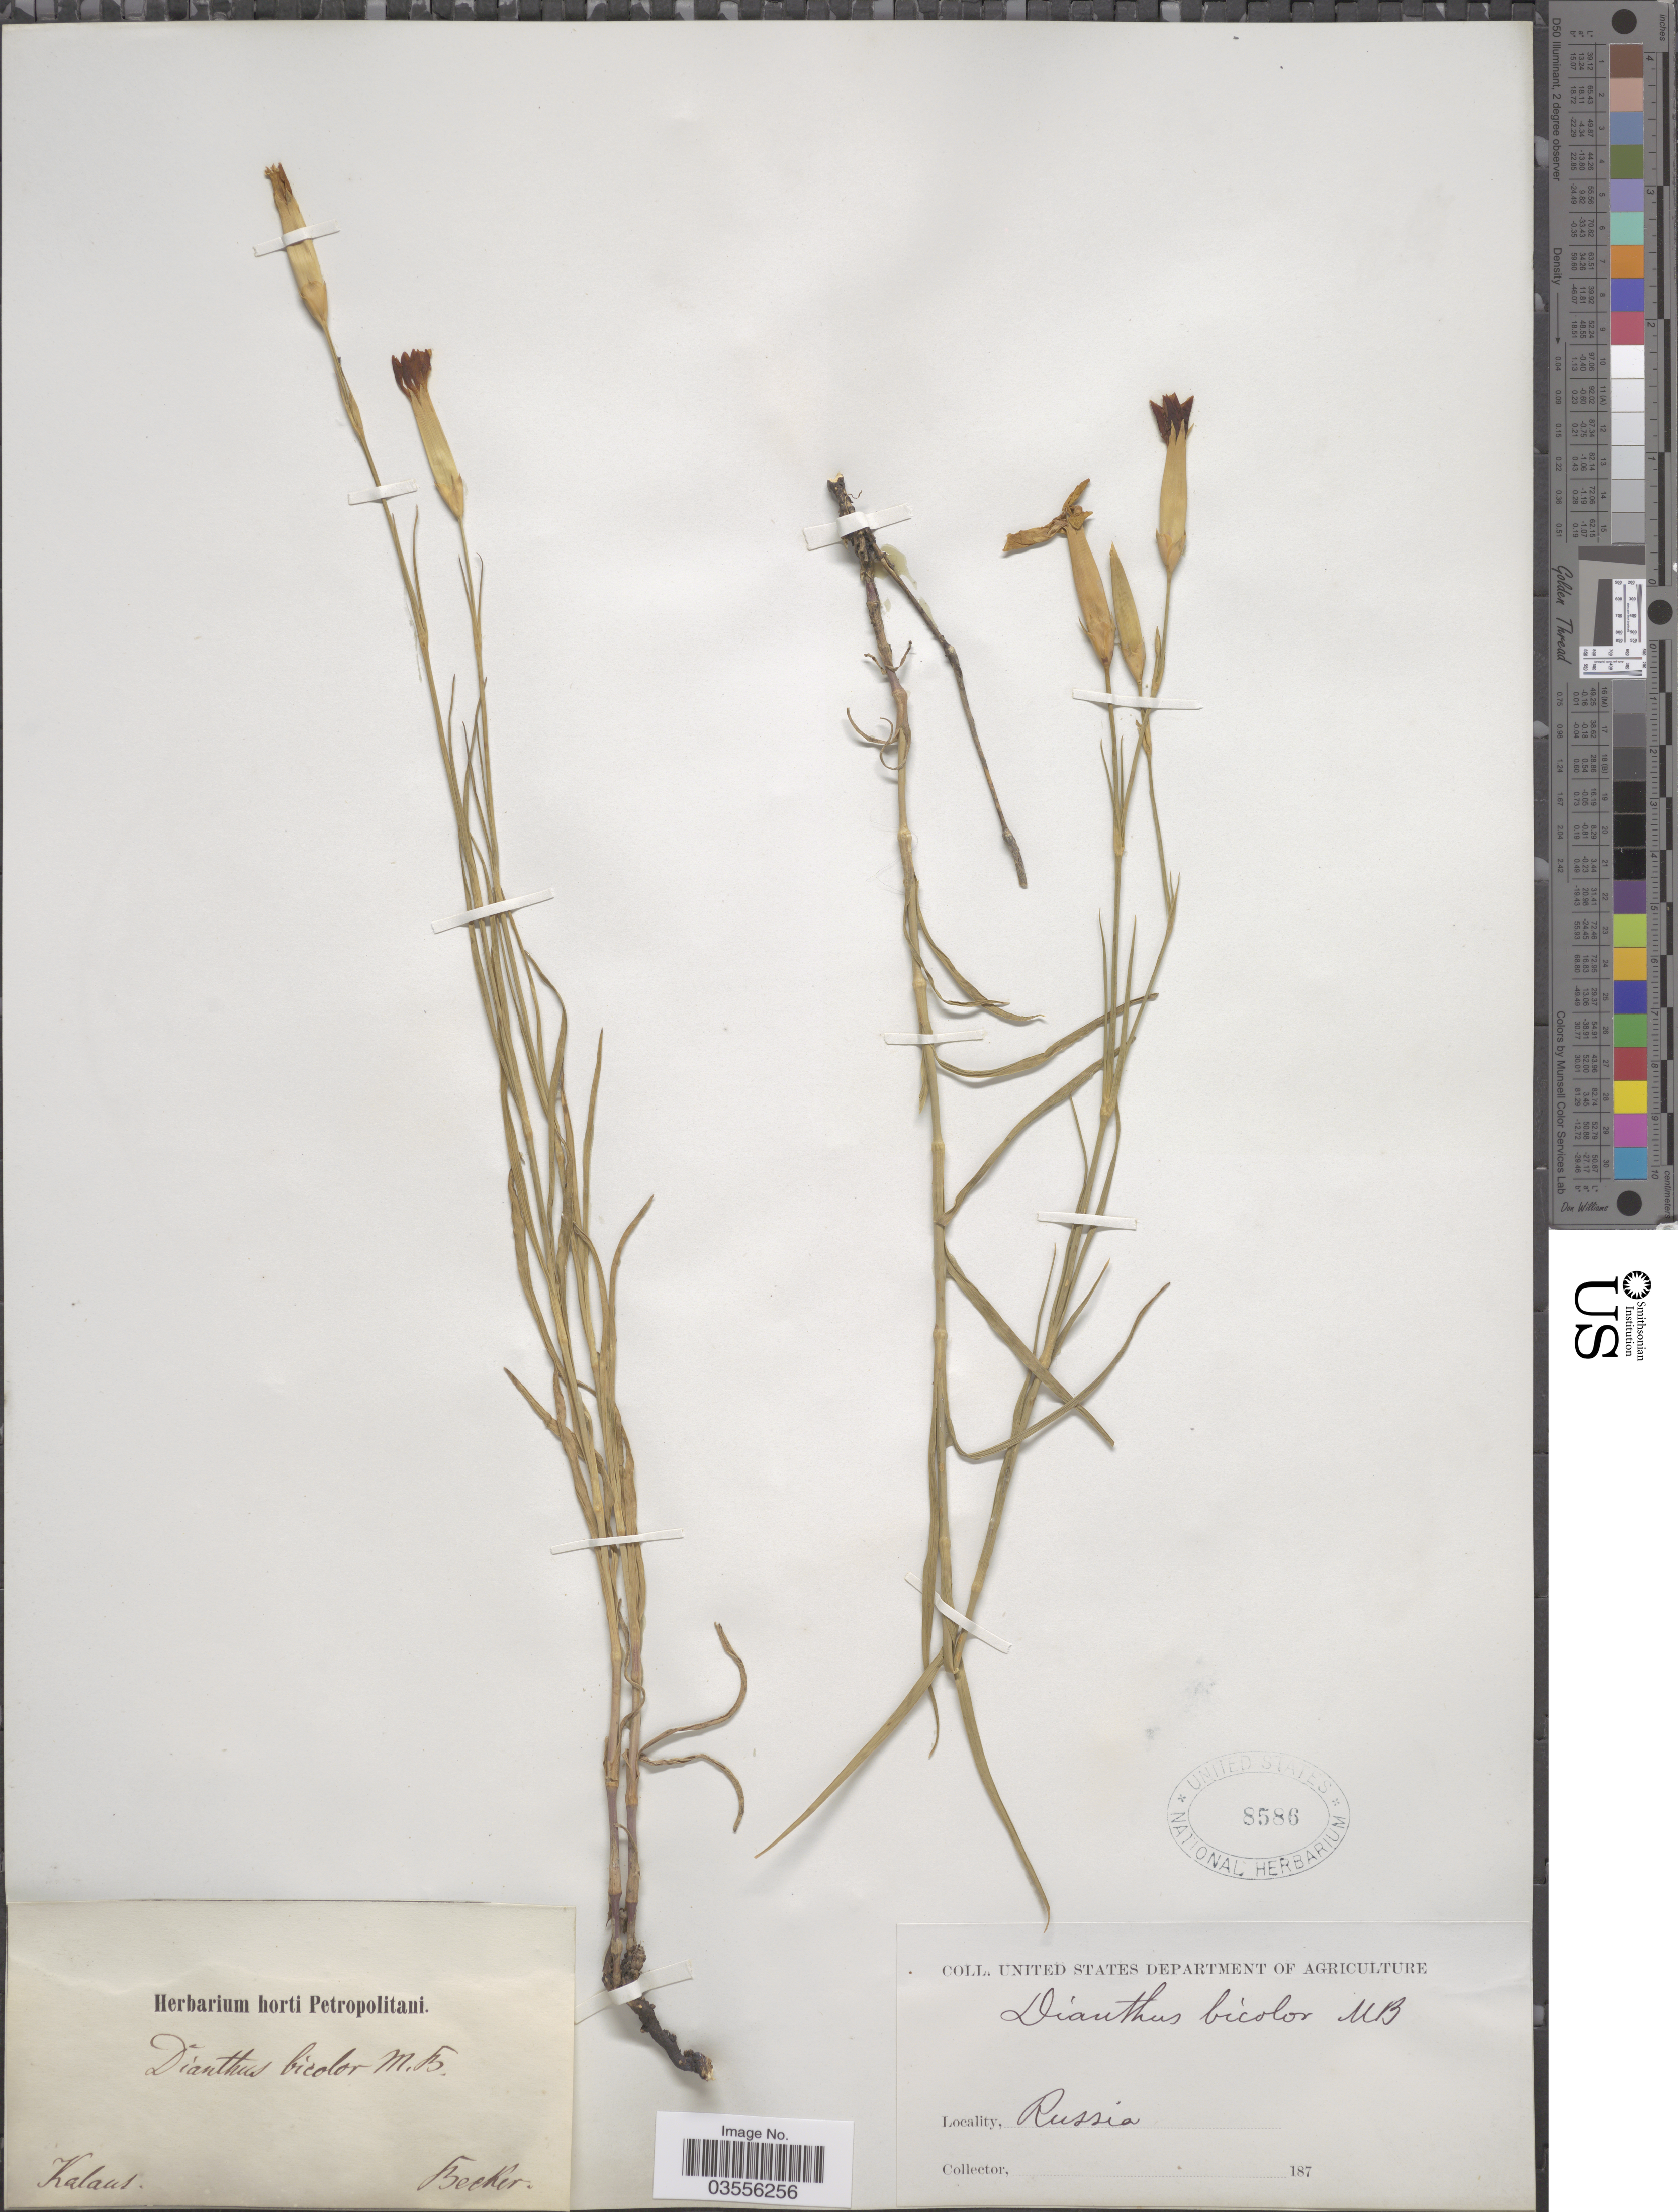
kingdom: Plantae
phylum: Tracheophyta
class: Magnoliopsida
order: Caryophyllales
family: Caryophyllaceae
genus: Dianthus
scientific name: Dianthus bicolor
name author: Adams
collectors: -. Becker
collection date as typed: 187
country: Russian Federation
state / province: Stavropol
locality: Kalaus.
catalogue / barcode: US 8586